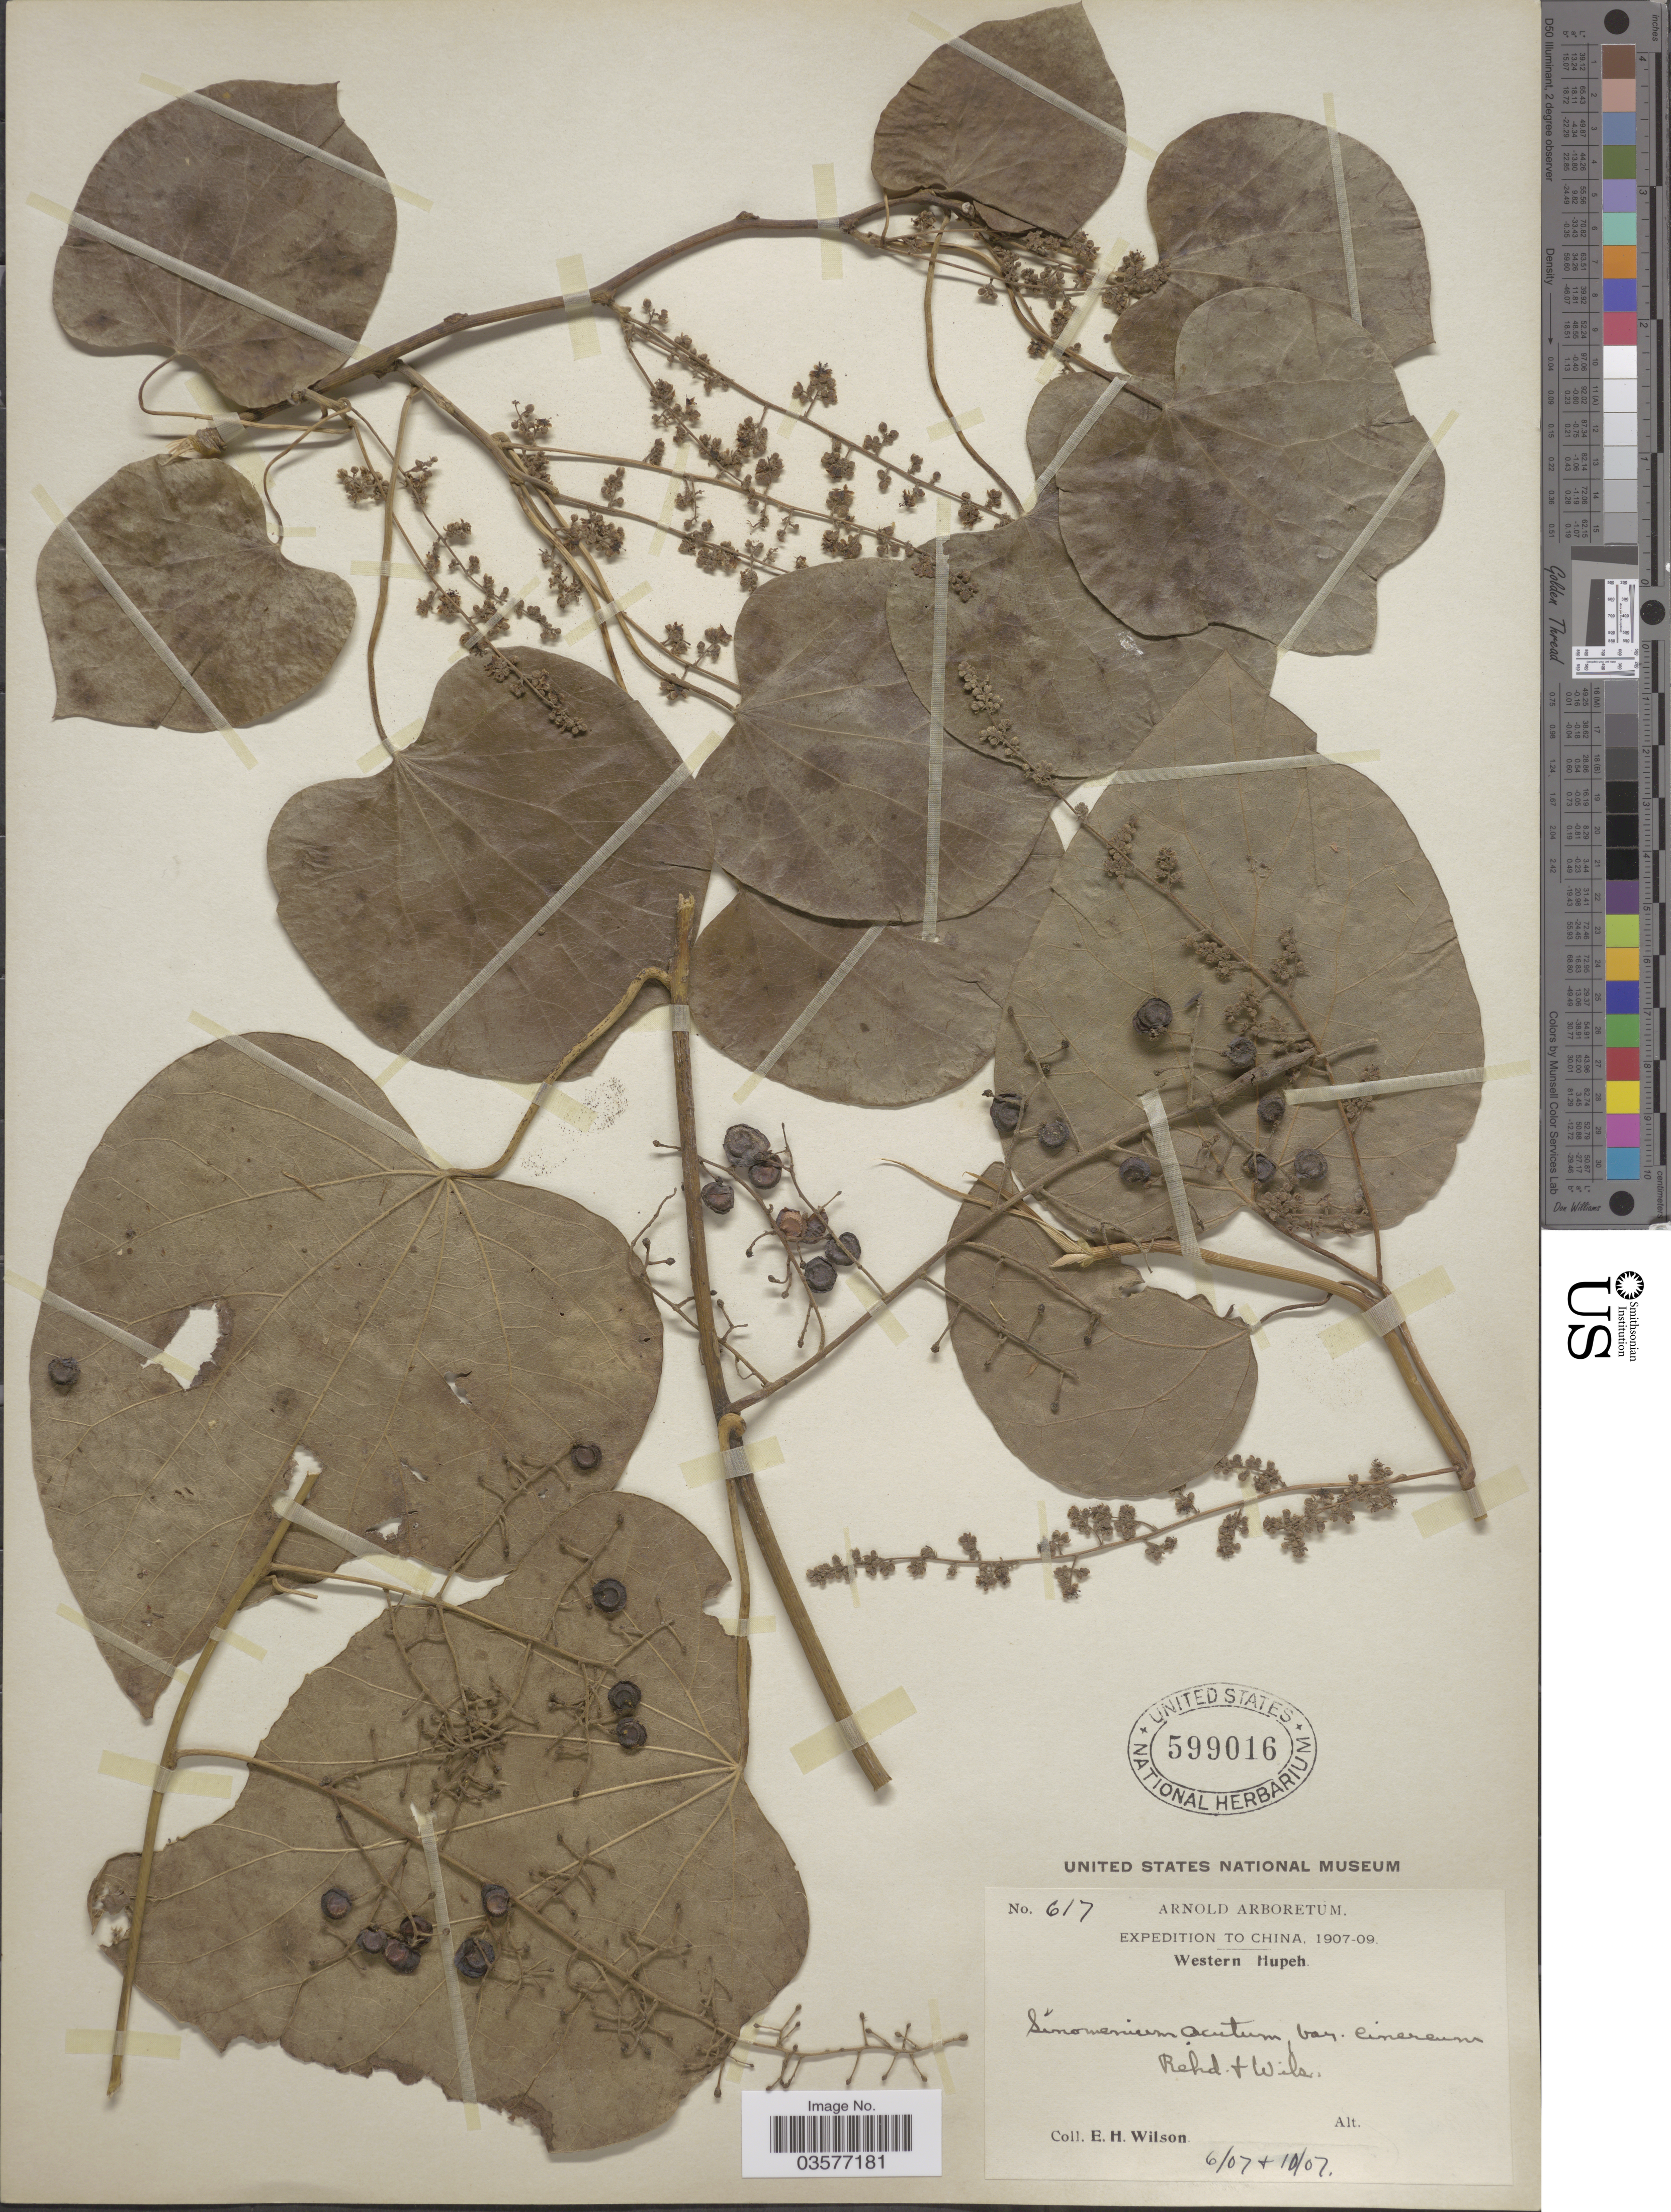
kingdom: Plantae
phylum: Tracheophyta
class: Magnoliopsida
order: Ranunculales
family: Menispermaceae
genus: Sinomenium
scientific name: Sinomenium acutum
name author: (Thunb.) Rehder & E.H. Wilson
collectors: E. Wilson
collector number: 617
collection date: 1907-06/1907-10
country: China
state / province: Hubei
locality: Western Hupeh.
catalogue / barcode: US 599016